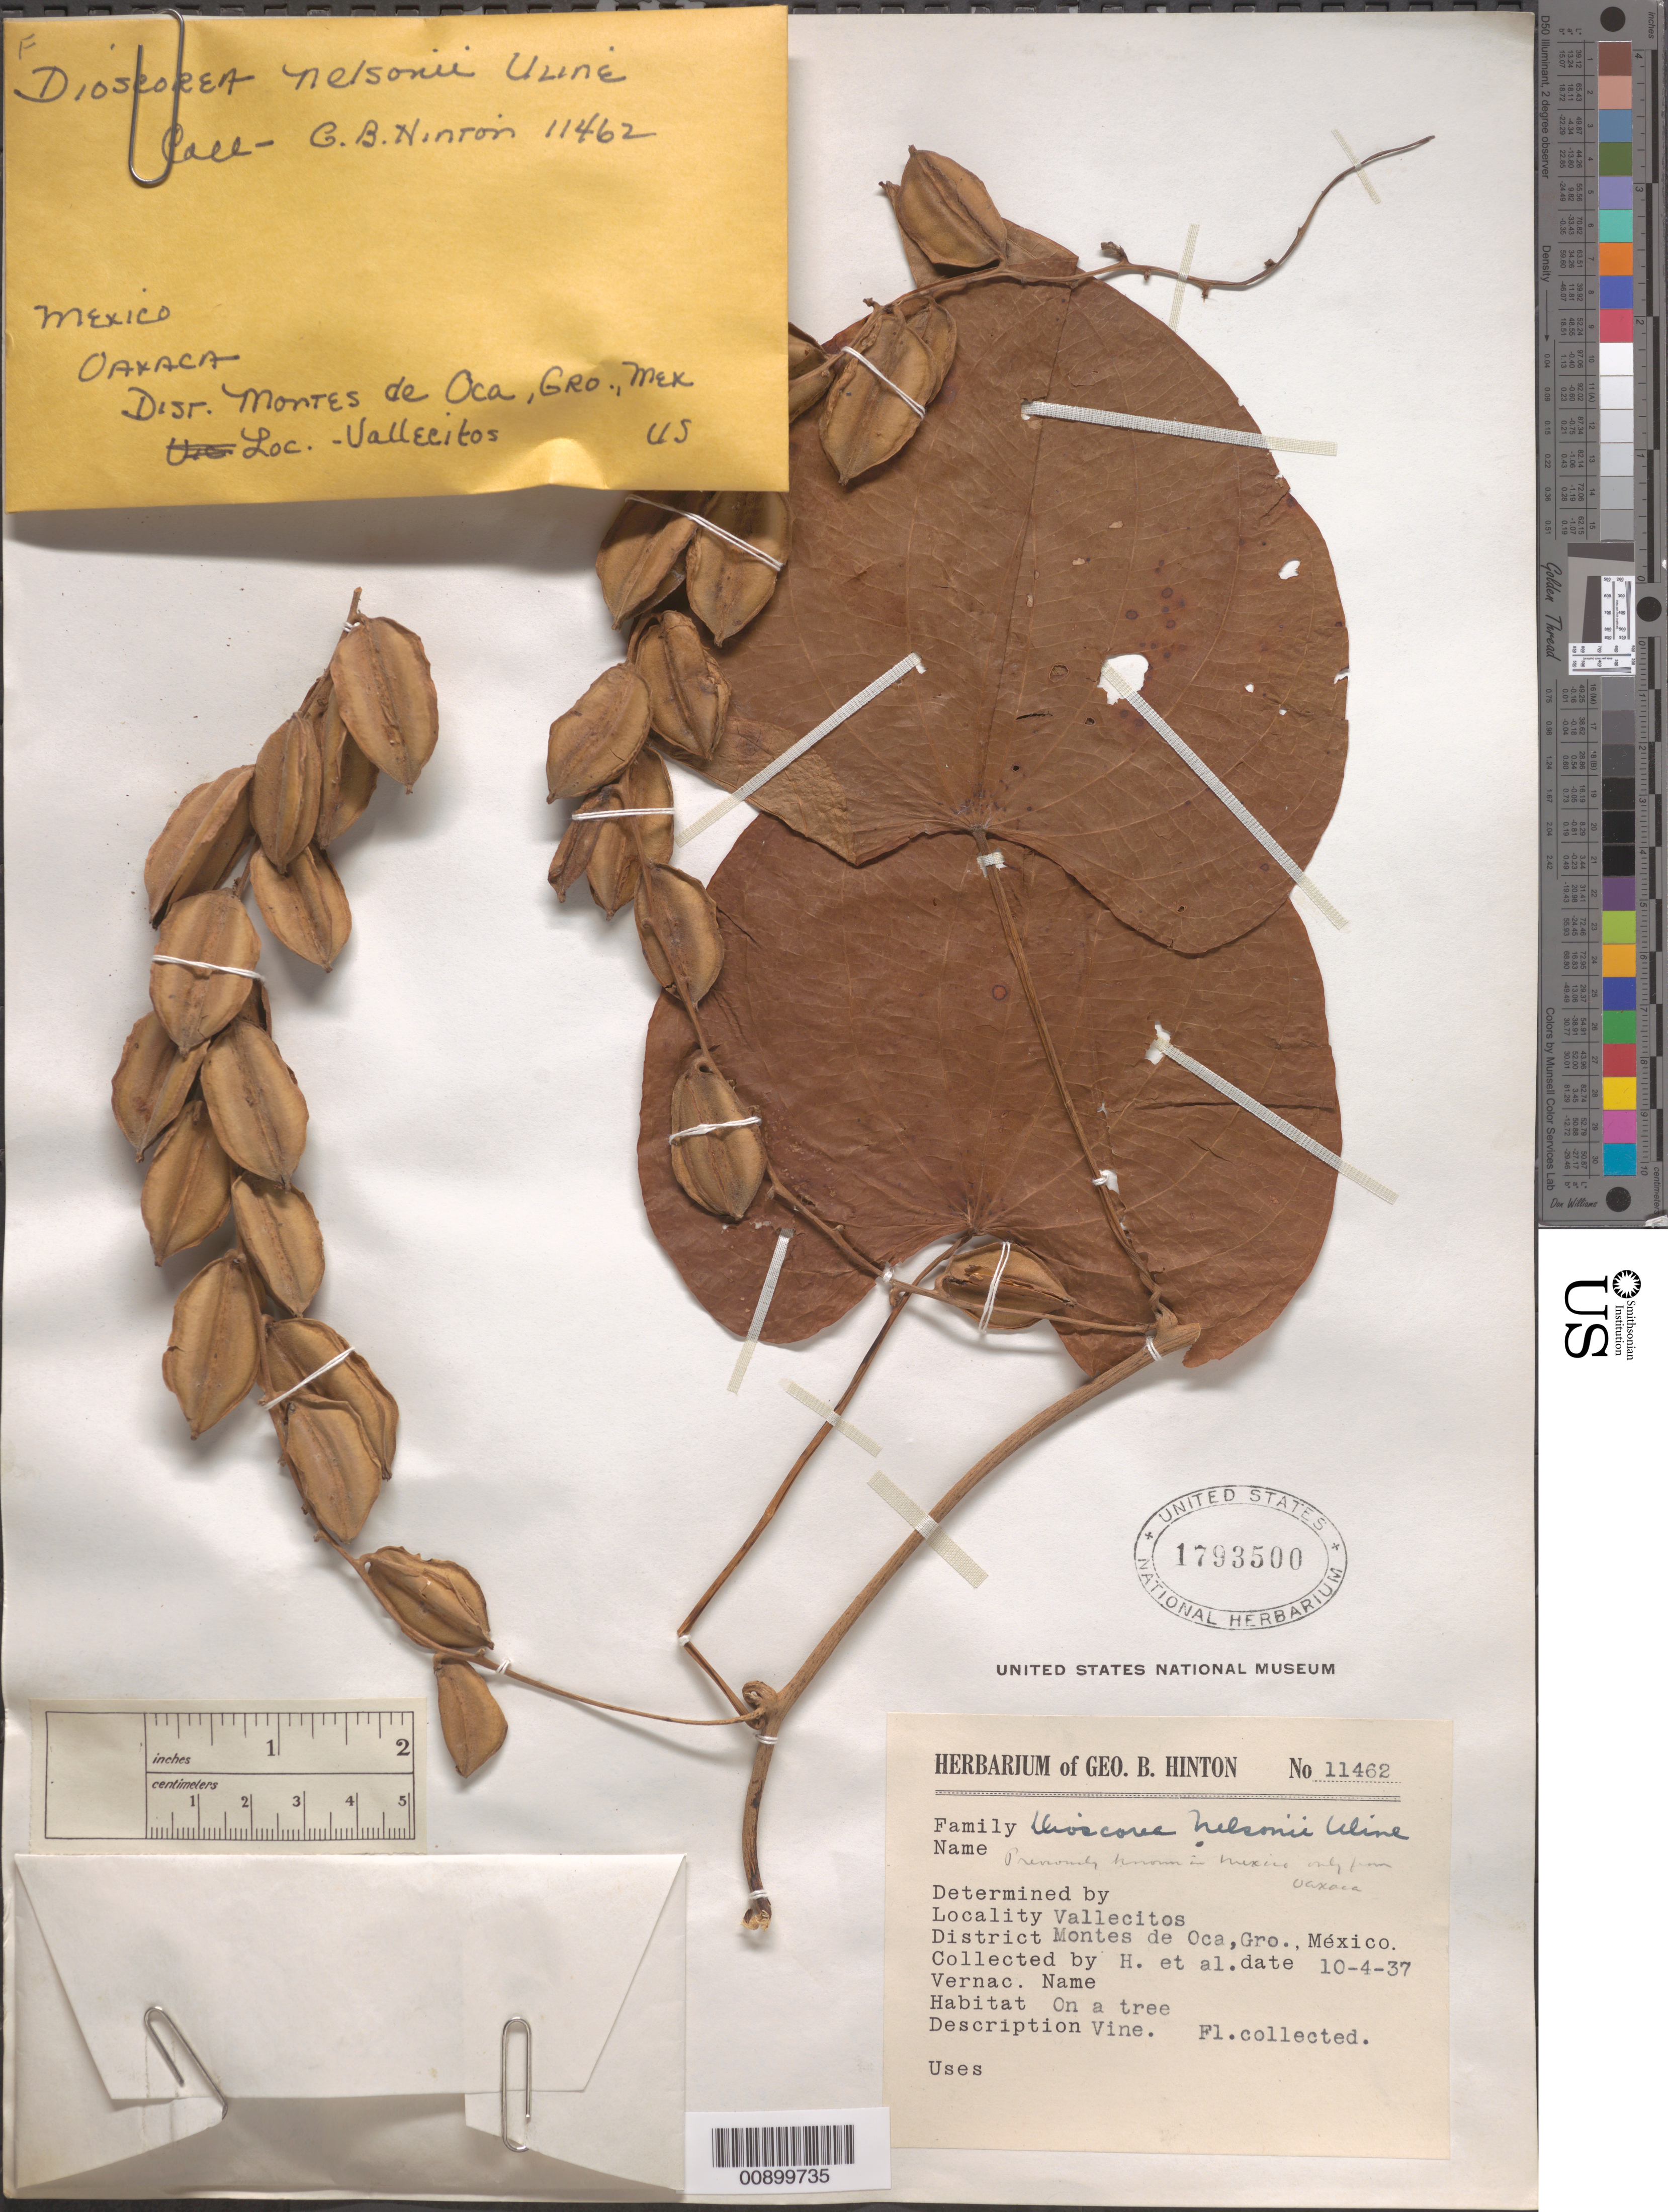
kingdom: Plantae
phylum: Tracheophyta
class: Liliopsida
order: Dioscoreales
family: Dioscoreaceae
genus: Dioscorea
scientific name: Dioscorea nelsonii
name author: Uline ex R. Knuth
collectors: G. B. Hinton & et al.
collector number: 11462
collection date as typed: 04 Oct 1937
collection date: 1937-10-04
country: Mexico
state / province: Guerrero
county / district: Montes de Oca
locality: Vallecitos, District Montes de Oca, Guerrero.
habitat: On a tree.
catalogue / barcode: US 1793500